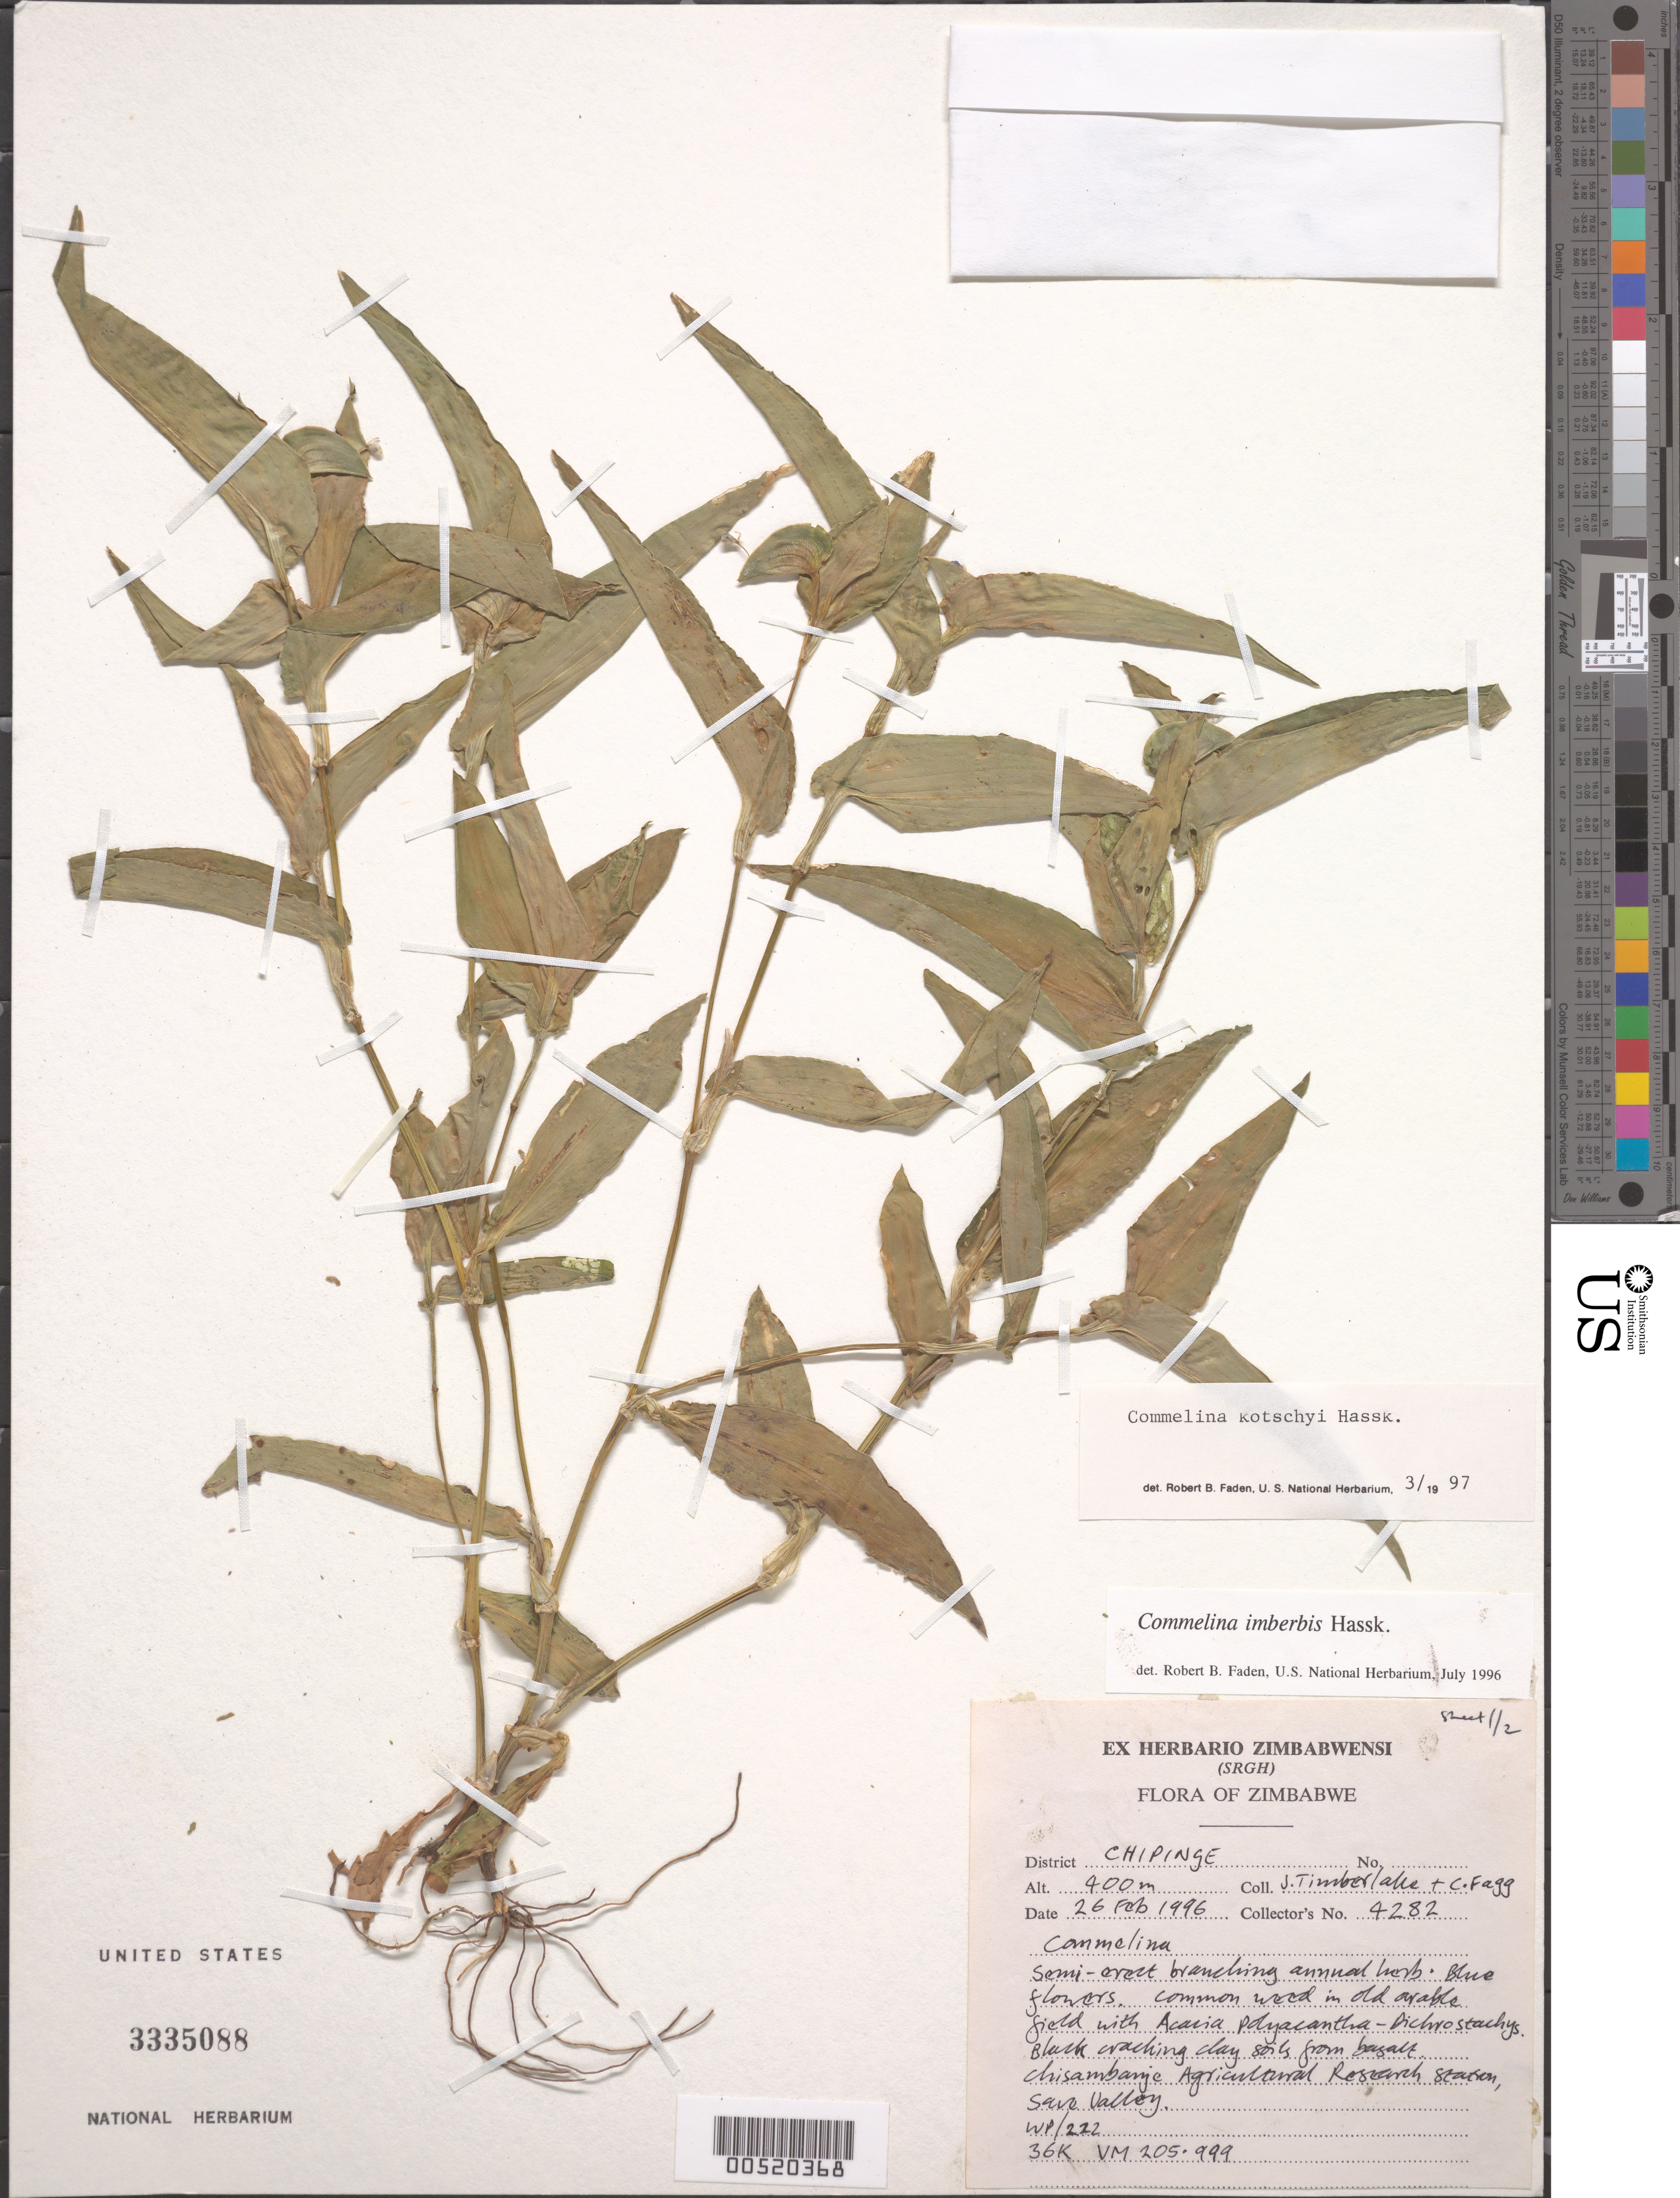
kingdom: Plantae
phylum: Tracheophyta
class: Liliopsida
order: Commelinales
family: Commelinaceae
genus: Commelina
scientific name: Commelina kotschyi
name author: Hassk.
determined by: Faden, Robert B., (US), Smithsonian Institution - National Museum of Natural History (UNITED STATES)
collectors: J. Timberlake & C. Fagg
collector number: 4282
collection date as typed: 26 Feb 1996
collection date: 1996-02-26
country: Zimbabwe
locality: Chipinge, chisambanje agricultural research station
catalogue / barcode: US 3335088